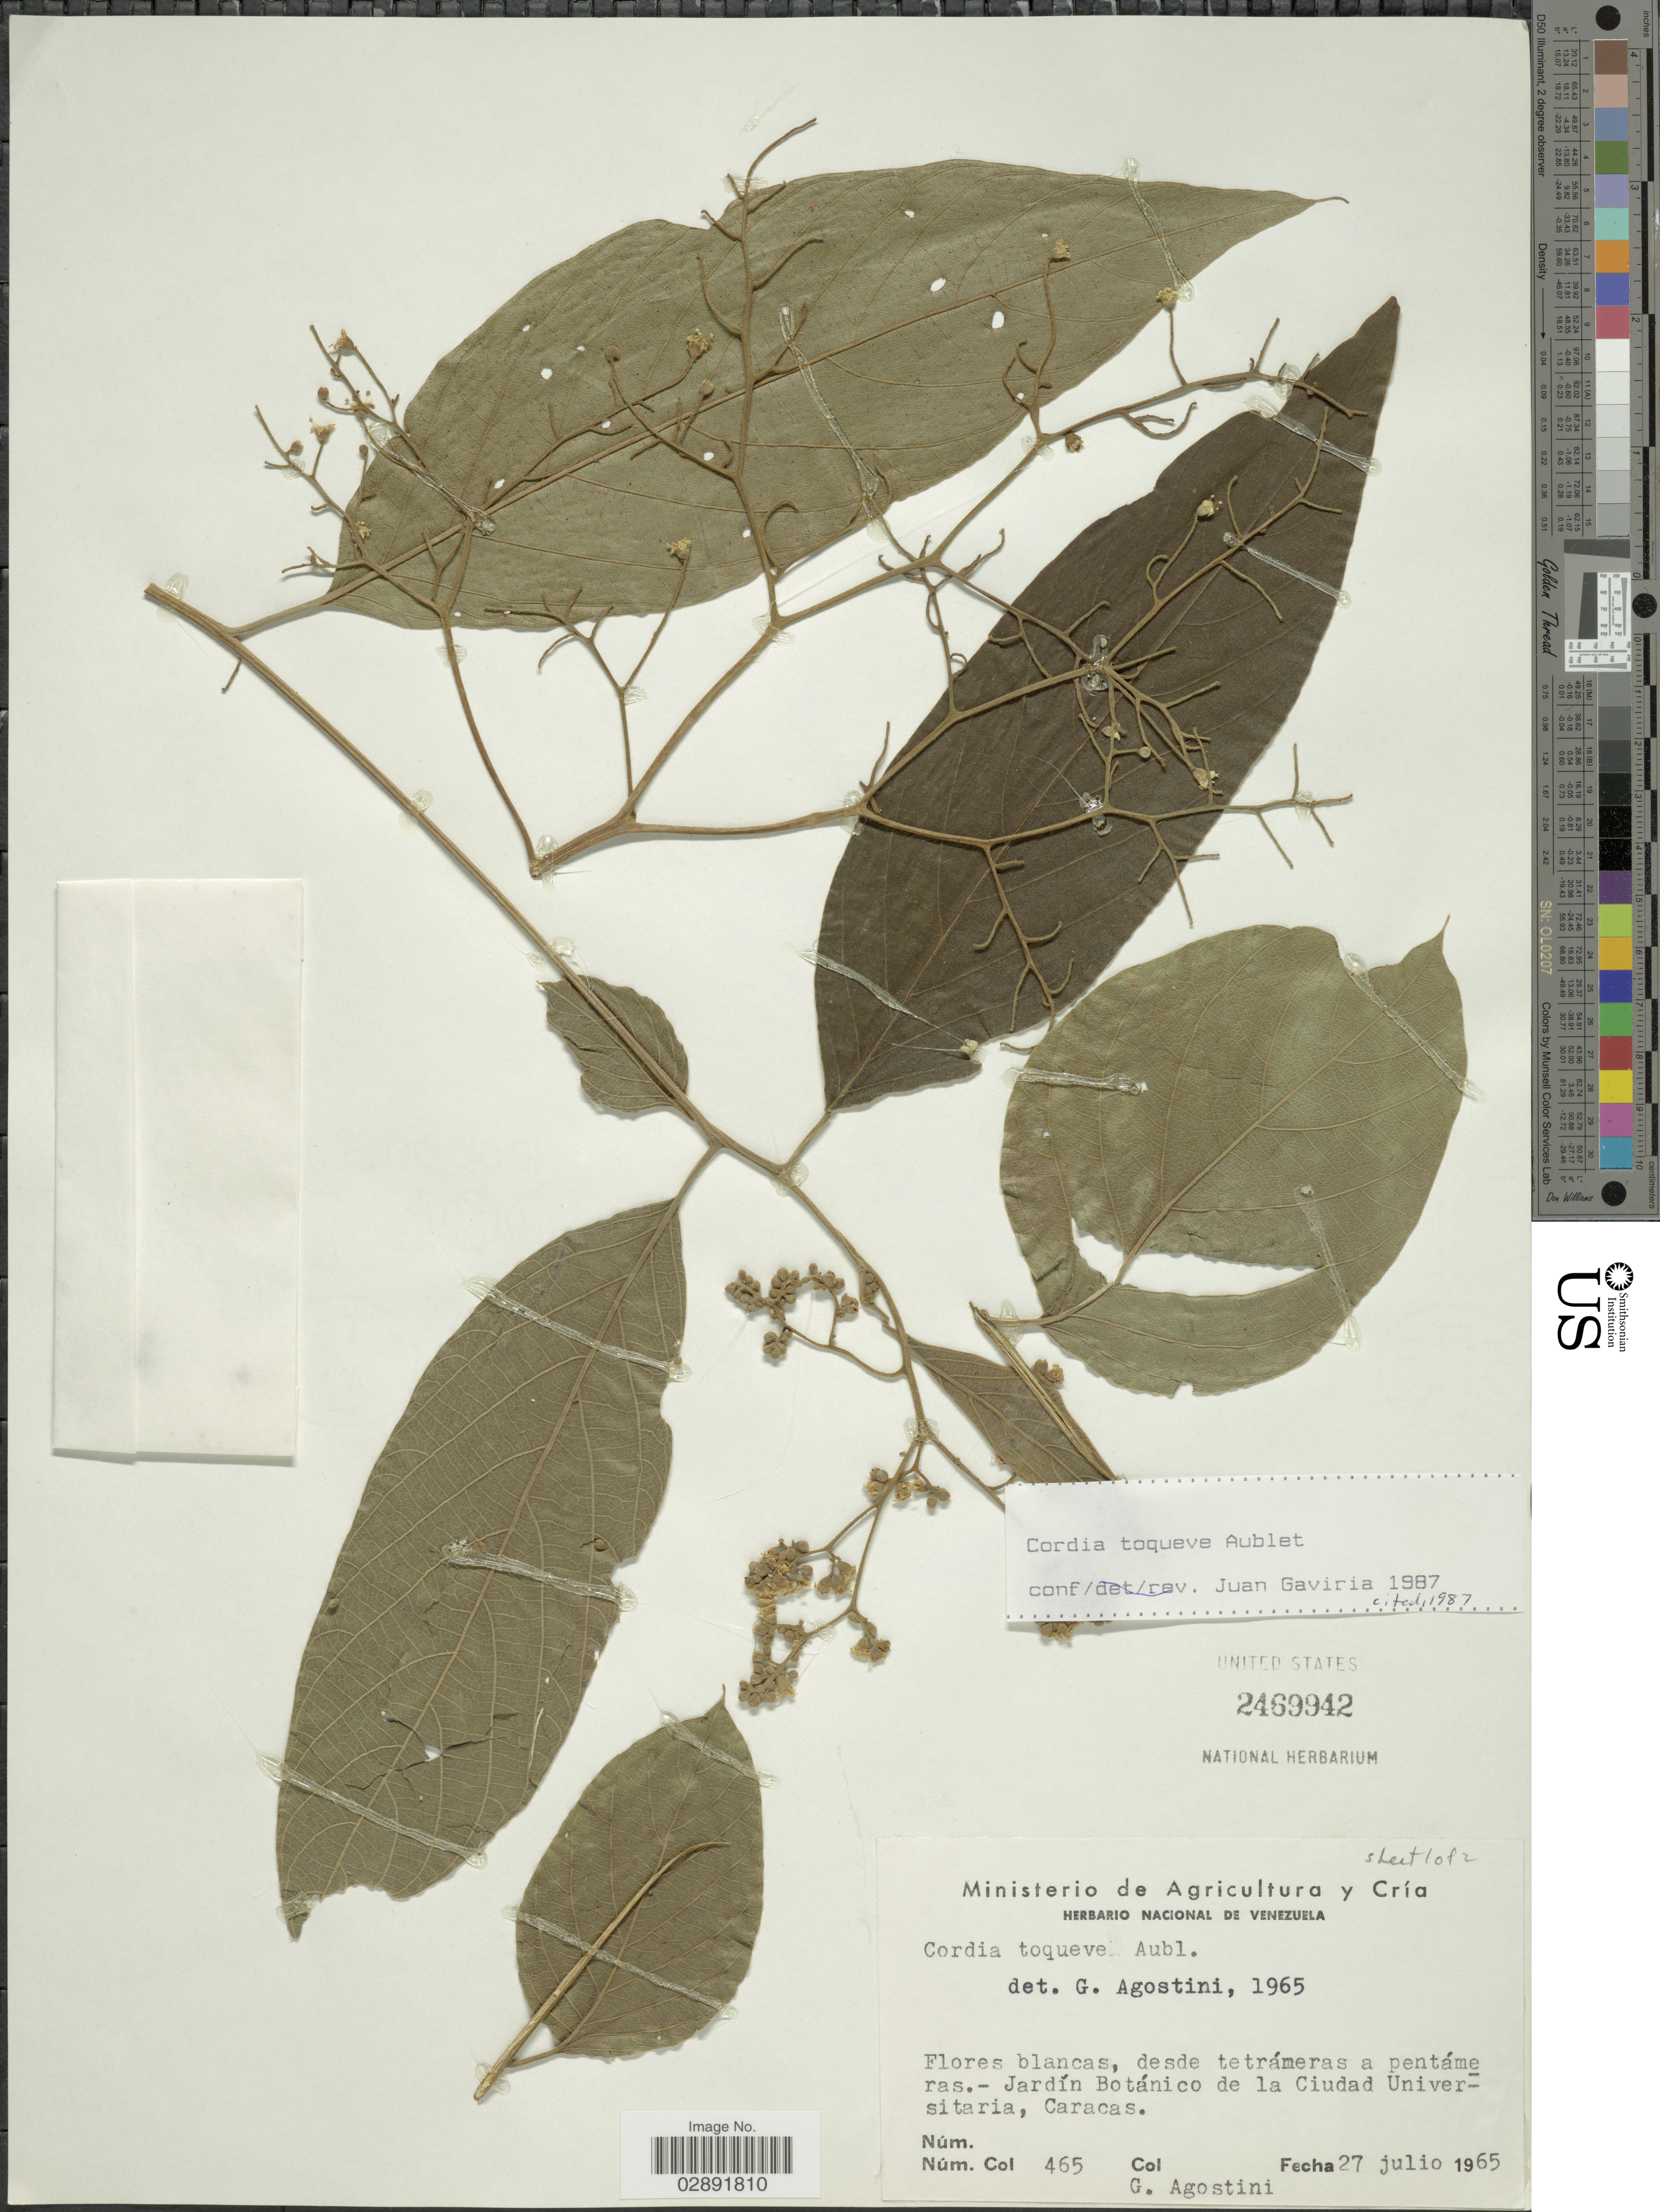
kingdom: Plantae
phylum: Tracheophyta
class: Magnoliopsida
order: Boraginales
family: Cordiaceae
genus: Cordia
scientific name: Cordia toqueve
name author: Aubl.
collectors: G. Agostini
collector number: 465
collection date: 1965-07-27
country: Venezuela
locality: Jardín Botánico de la Ciudad Universitaria.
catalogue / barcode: US 2469942